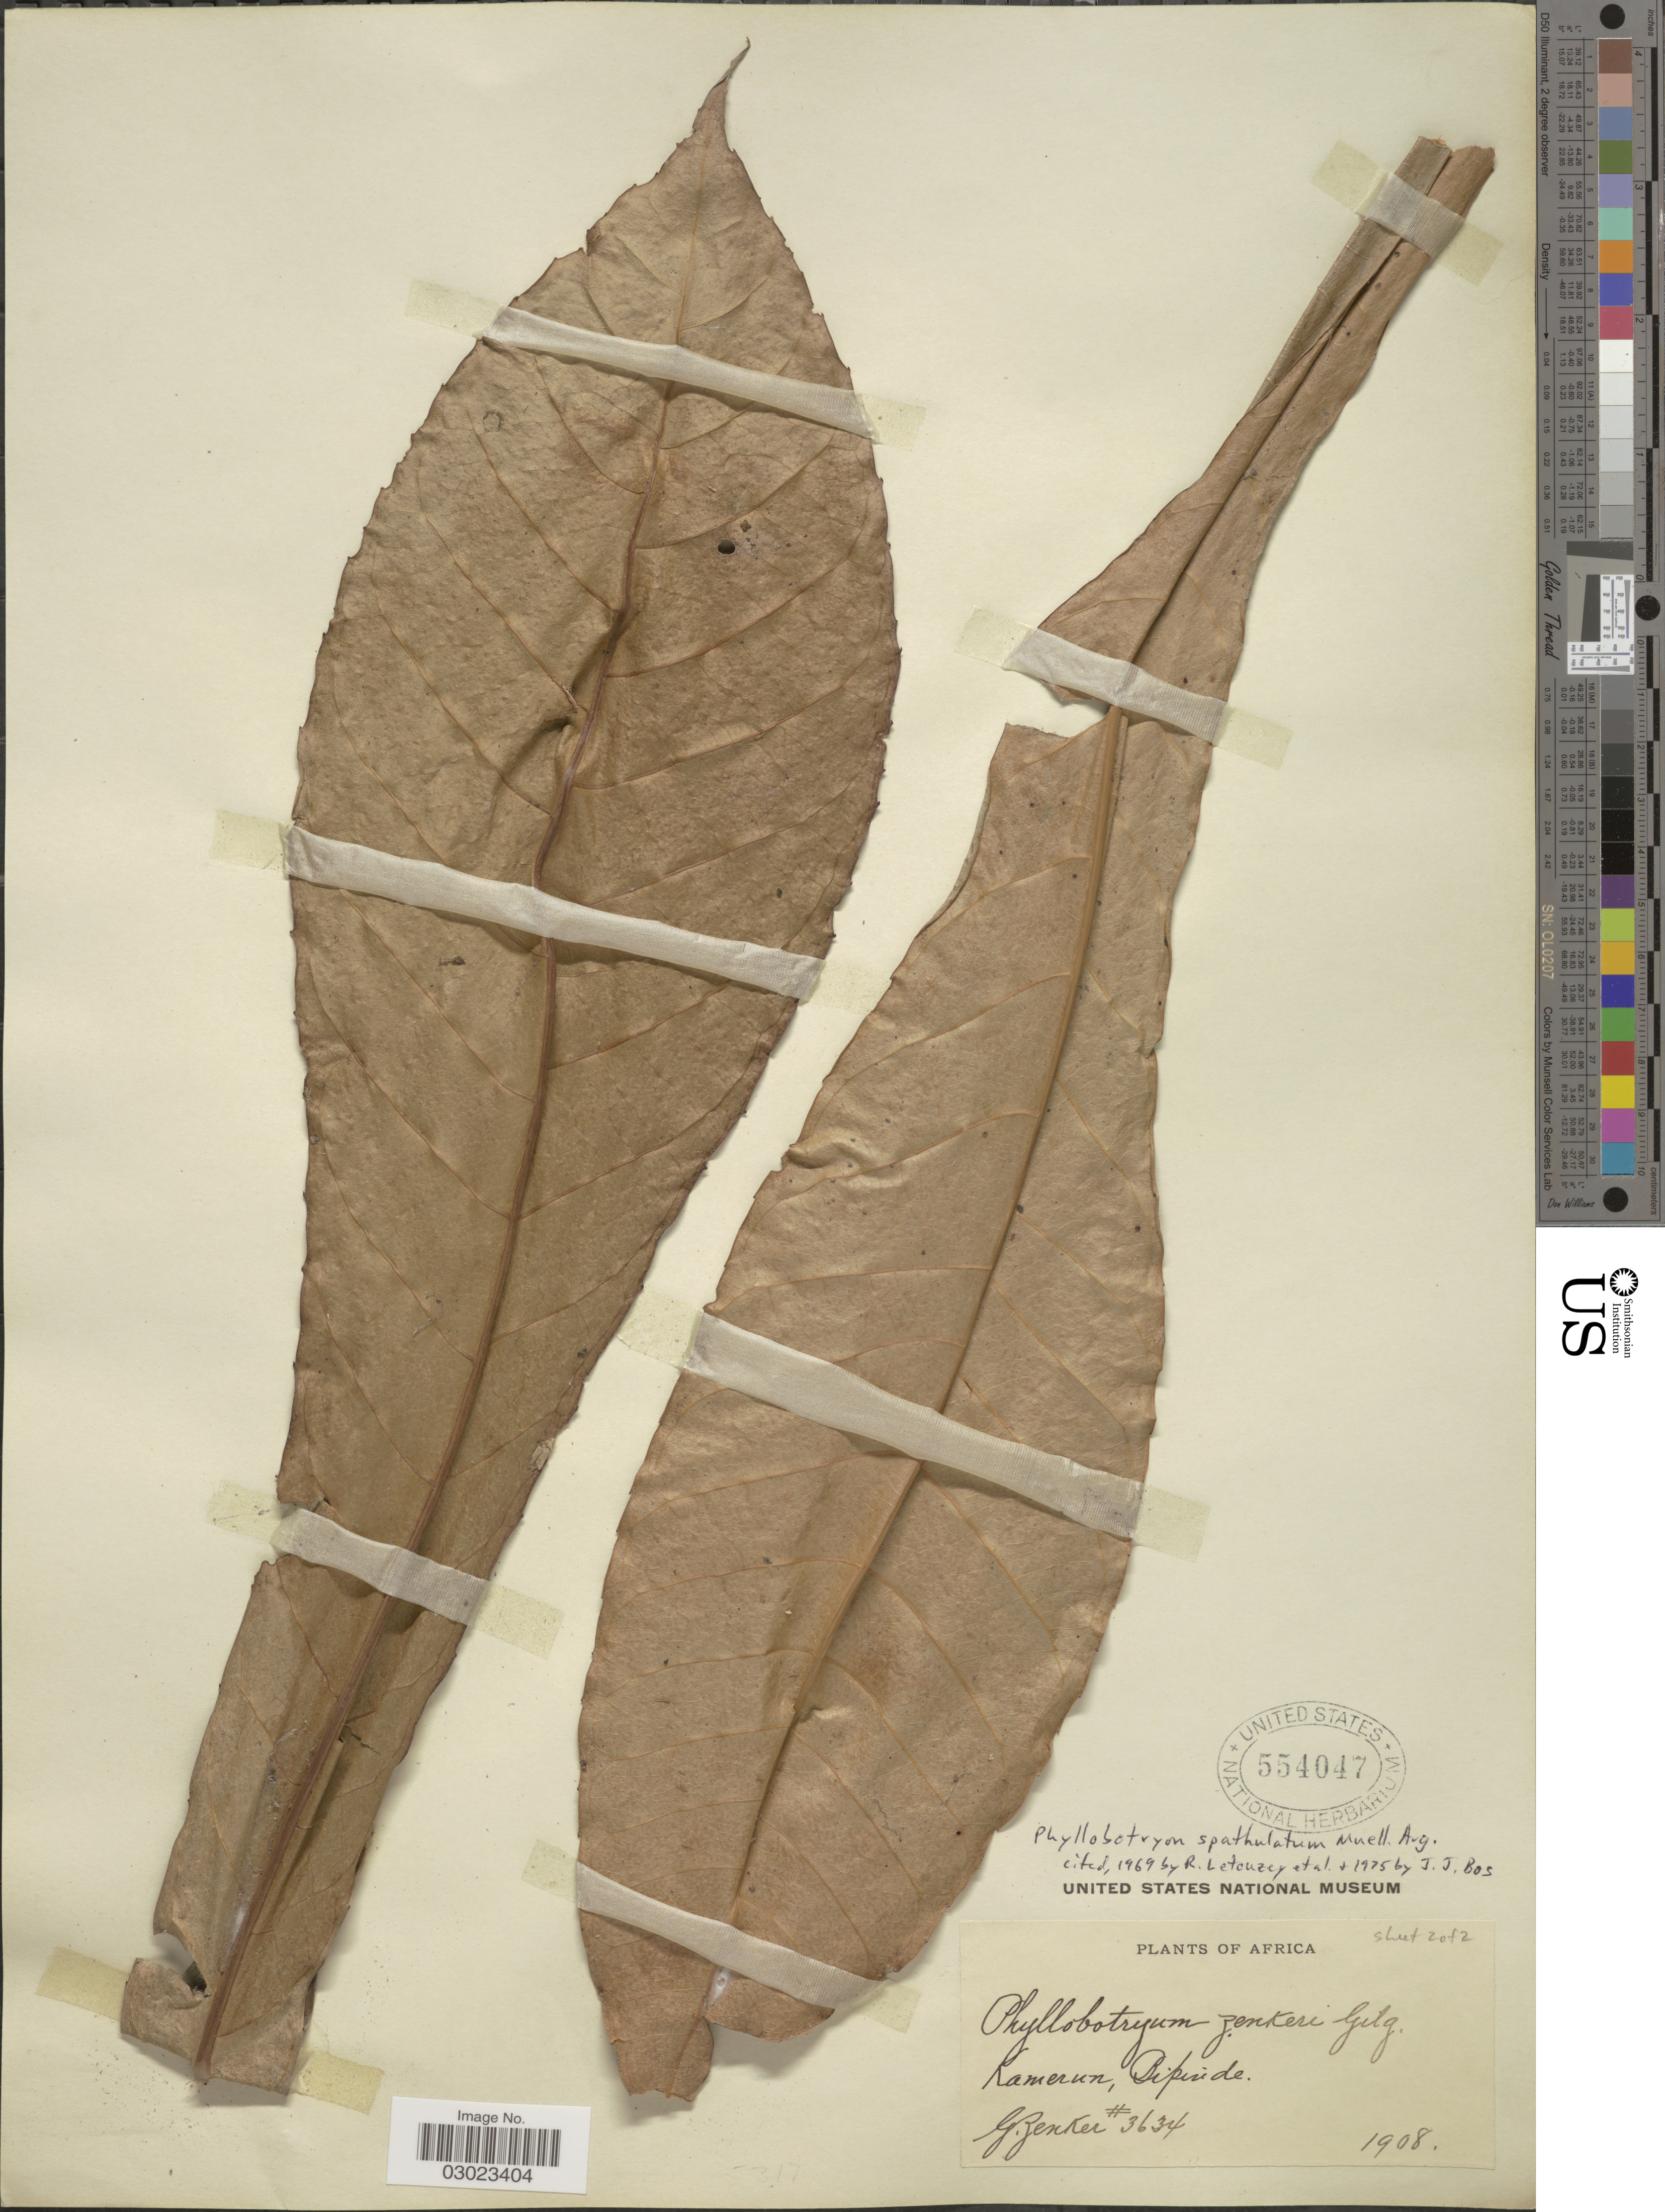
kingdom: Plantae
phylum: Tracheophyta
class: Magnoliopsida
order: Malpighiales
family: Salicaceae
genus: Phyllobotryon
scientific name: Phyllobotryon spathulatum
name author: Müll. Arg.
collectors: G. A. Zenker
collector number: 3634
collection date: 1908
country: Cameroon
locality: Kamerun, Bipinde.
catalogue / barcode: US 554047